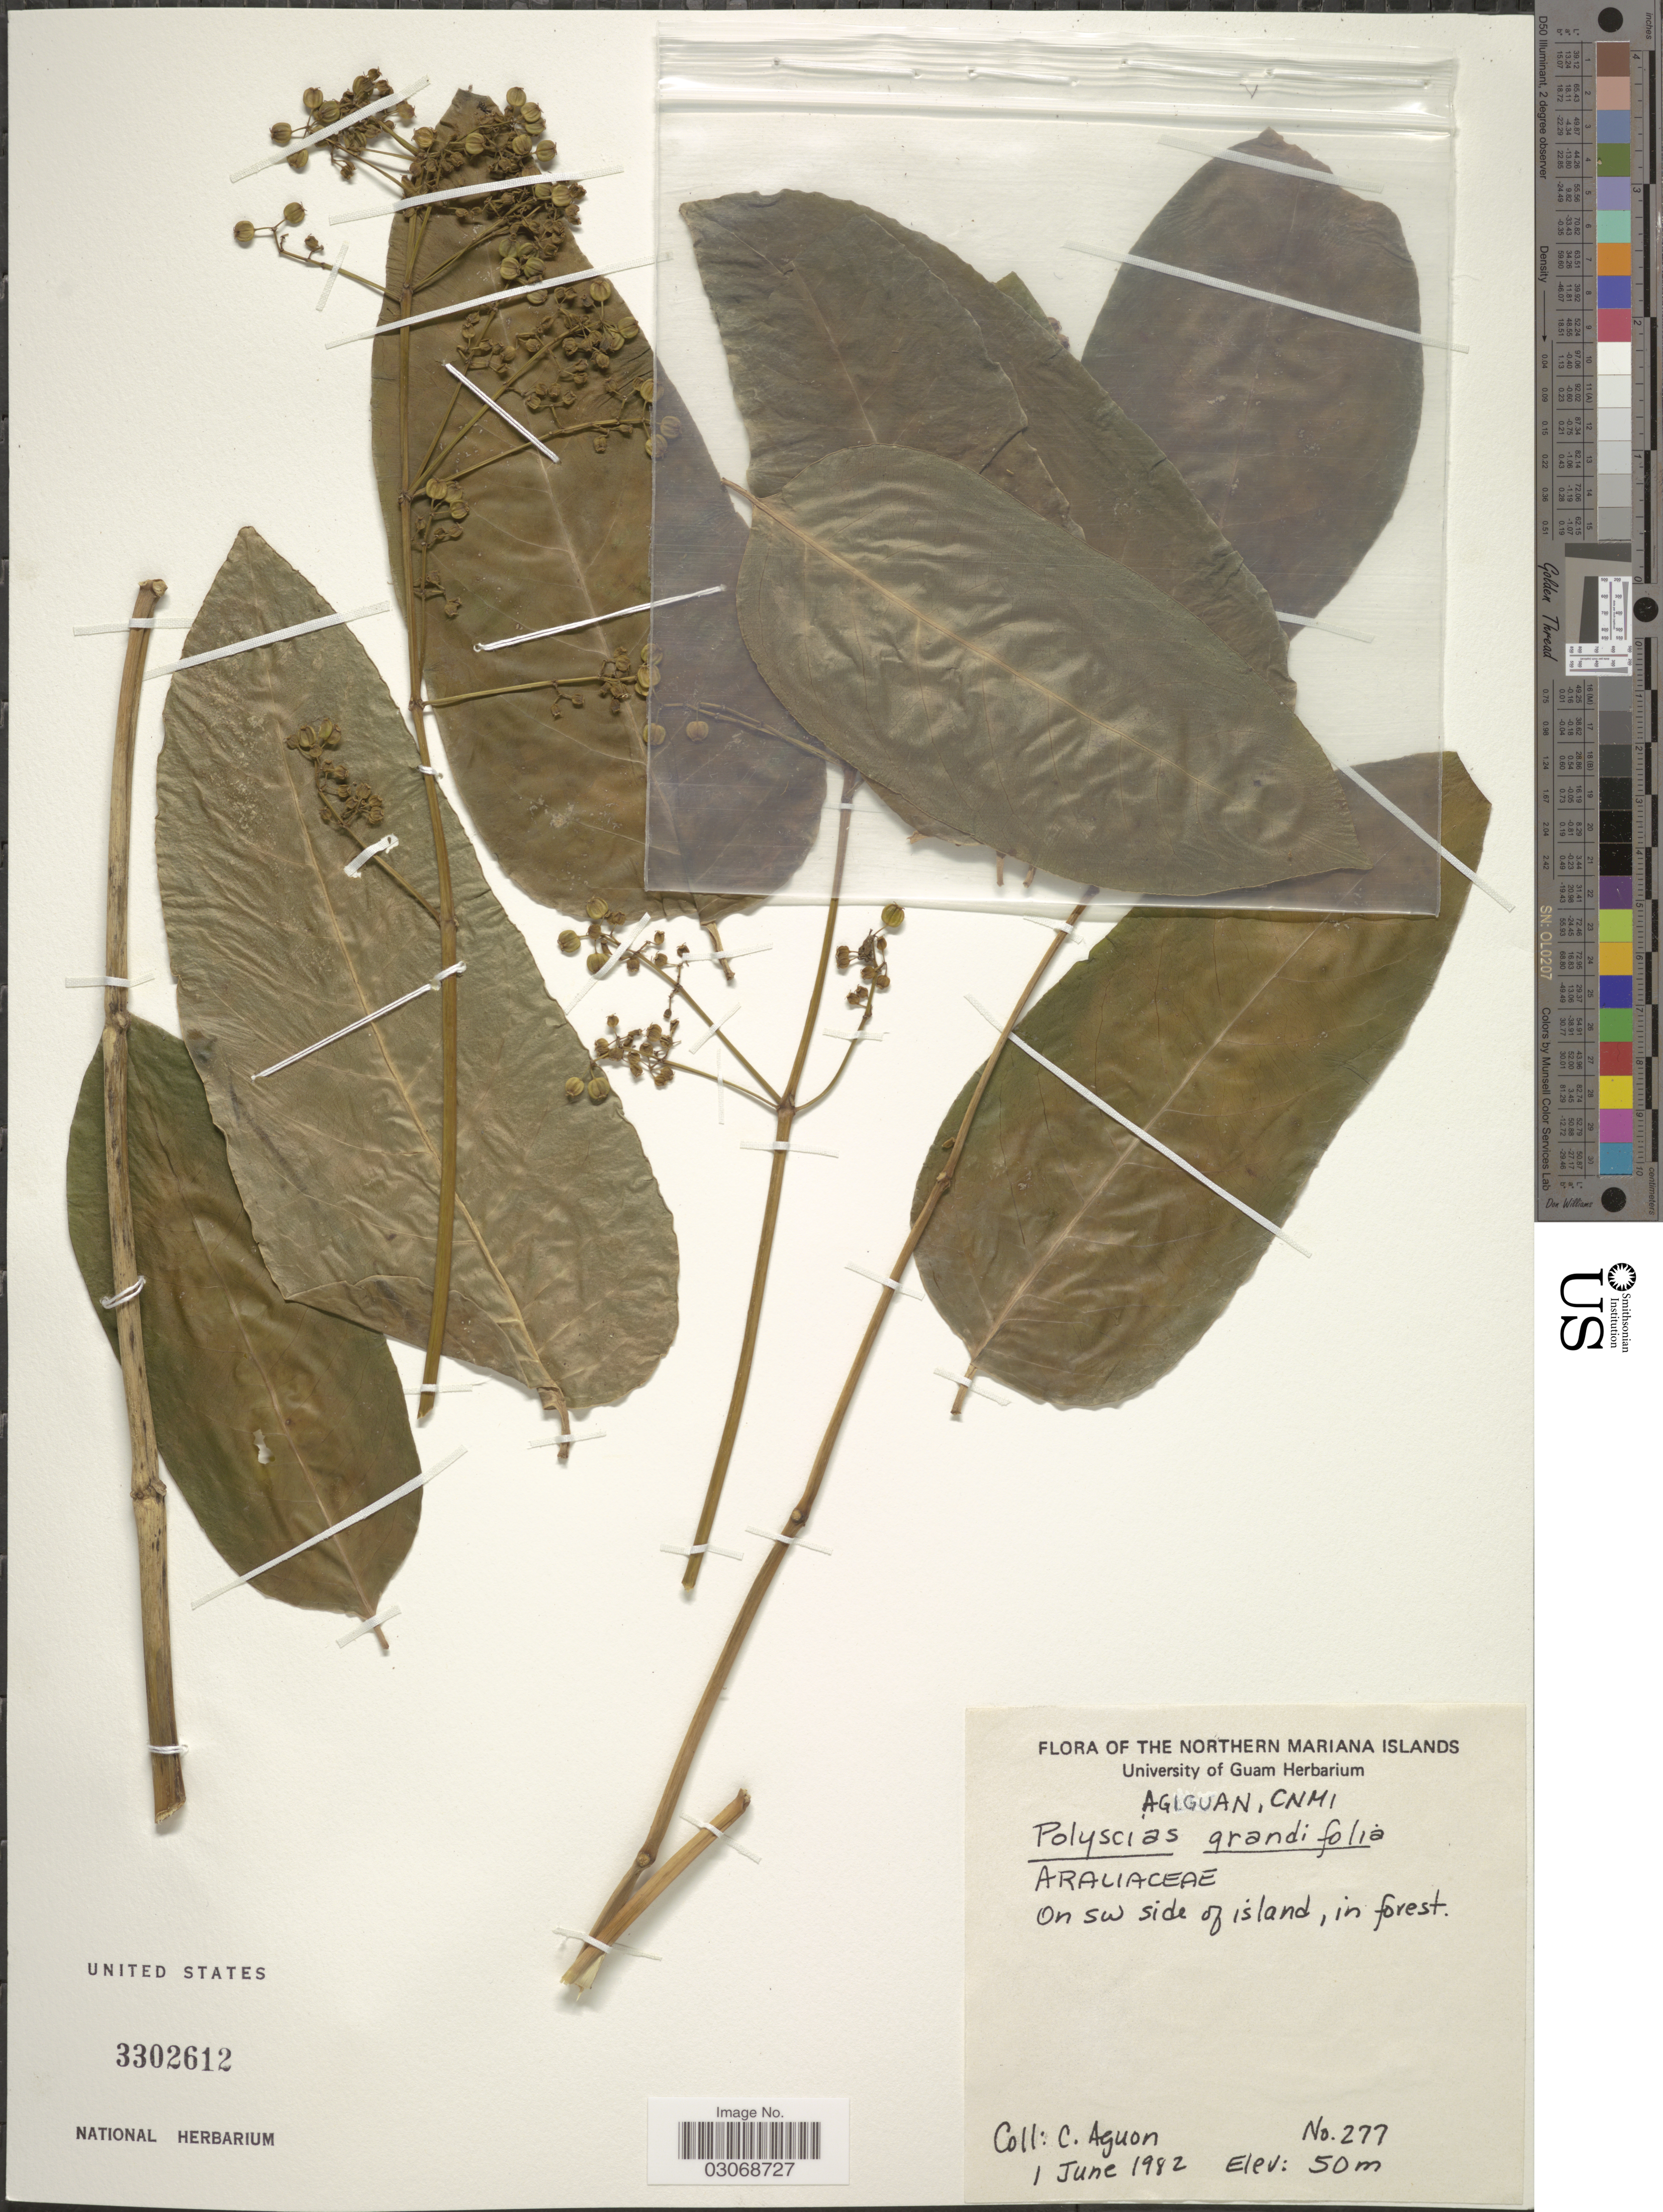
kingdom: Plantae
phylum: Tracheophyta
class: Magnoliopsida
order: Apiales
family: Araliaceae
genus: Polyscias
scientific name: Polyscias macgillivrayi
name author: Harms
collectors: C. Aguon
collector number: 277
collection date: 1982-06-01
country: Northern Mariana Islands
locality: On SW side of island, in forest.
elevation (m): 50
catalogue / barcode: US 3302612